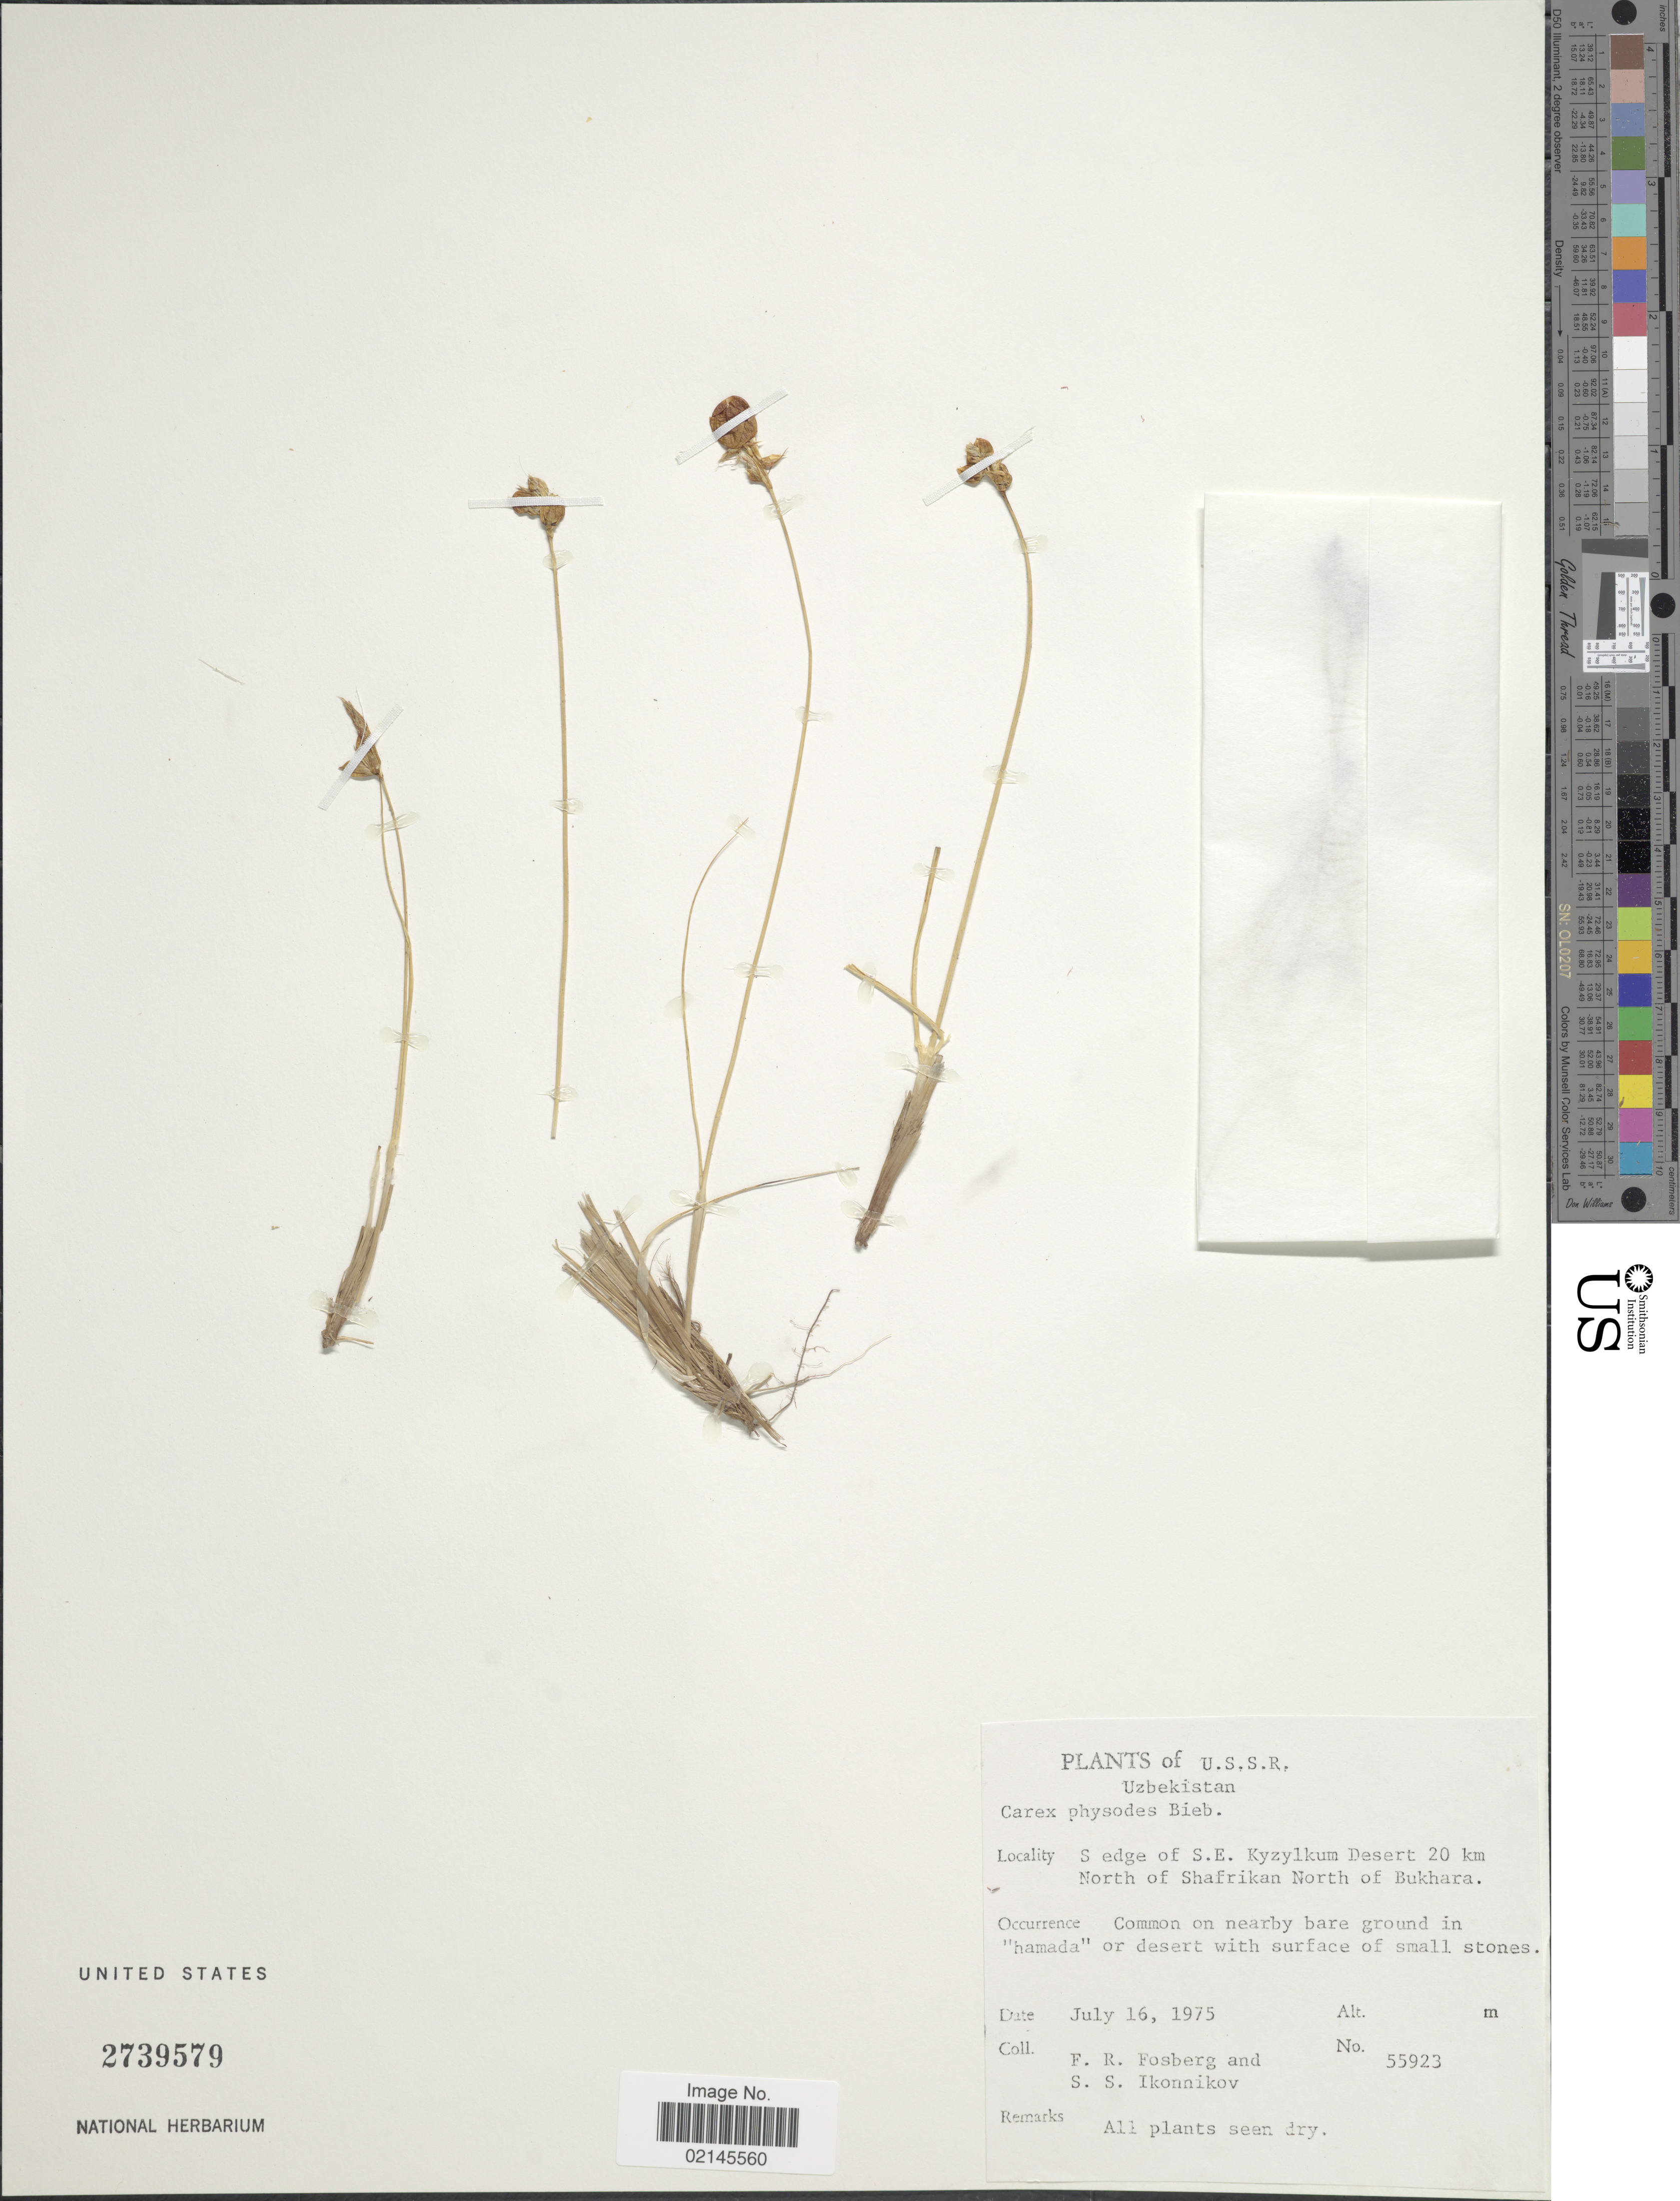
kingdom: Plantae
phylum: Tracheophyta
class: Liliopsida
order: Poales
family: Cyperaceae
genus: Carex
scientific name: Carex physodes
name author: M. Bieb.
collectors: F. R. Fosberg & S. Ikonnikov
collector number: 55923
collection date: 1975-07-16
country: Uzbekistan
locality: S. edge of S.E. Kyzylkum Desert 20 km North of Shafrikan North of Bukhara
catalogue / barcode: US 2739579